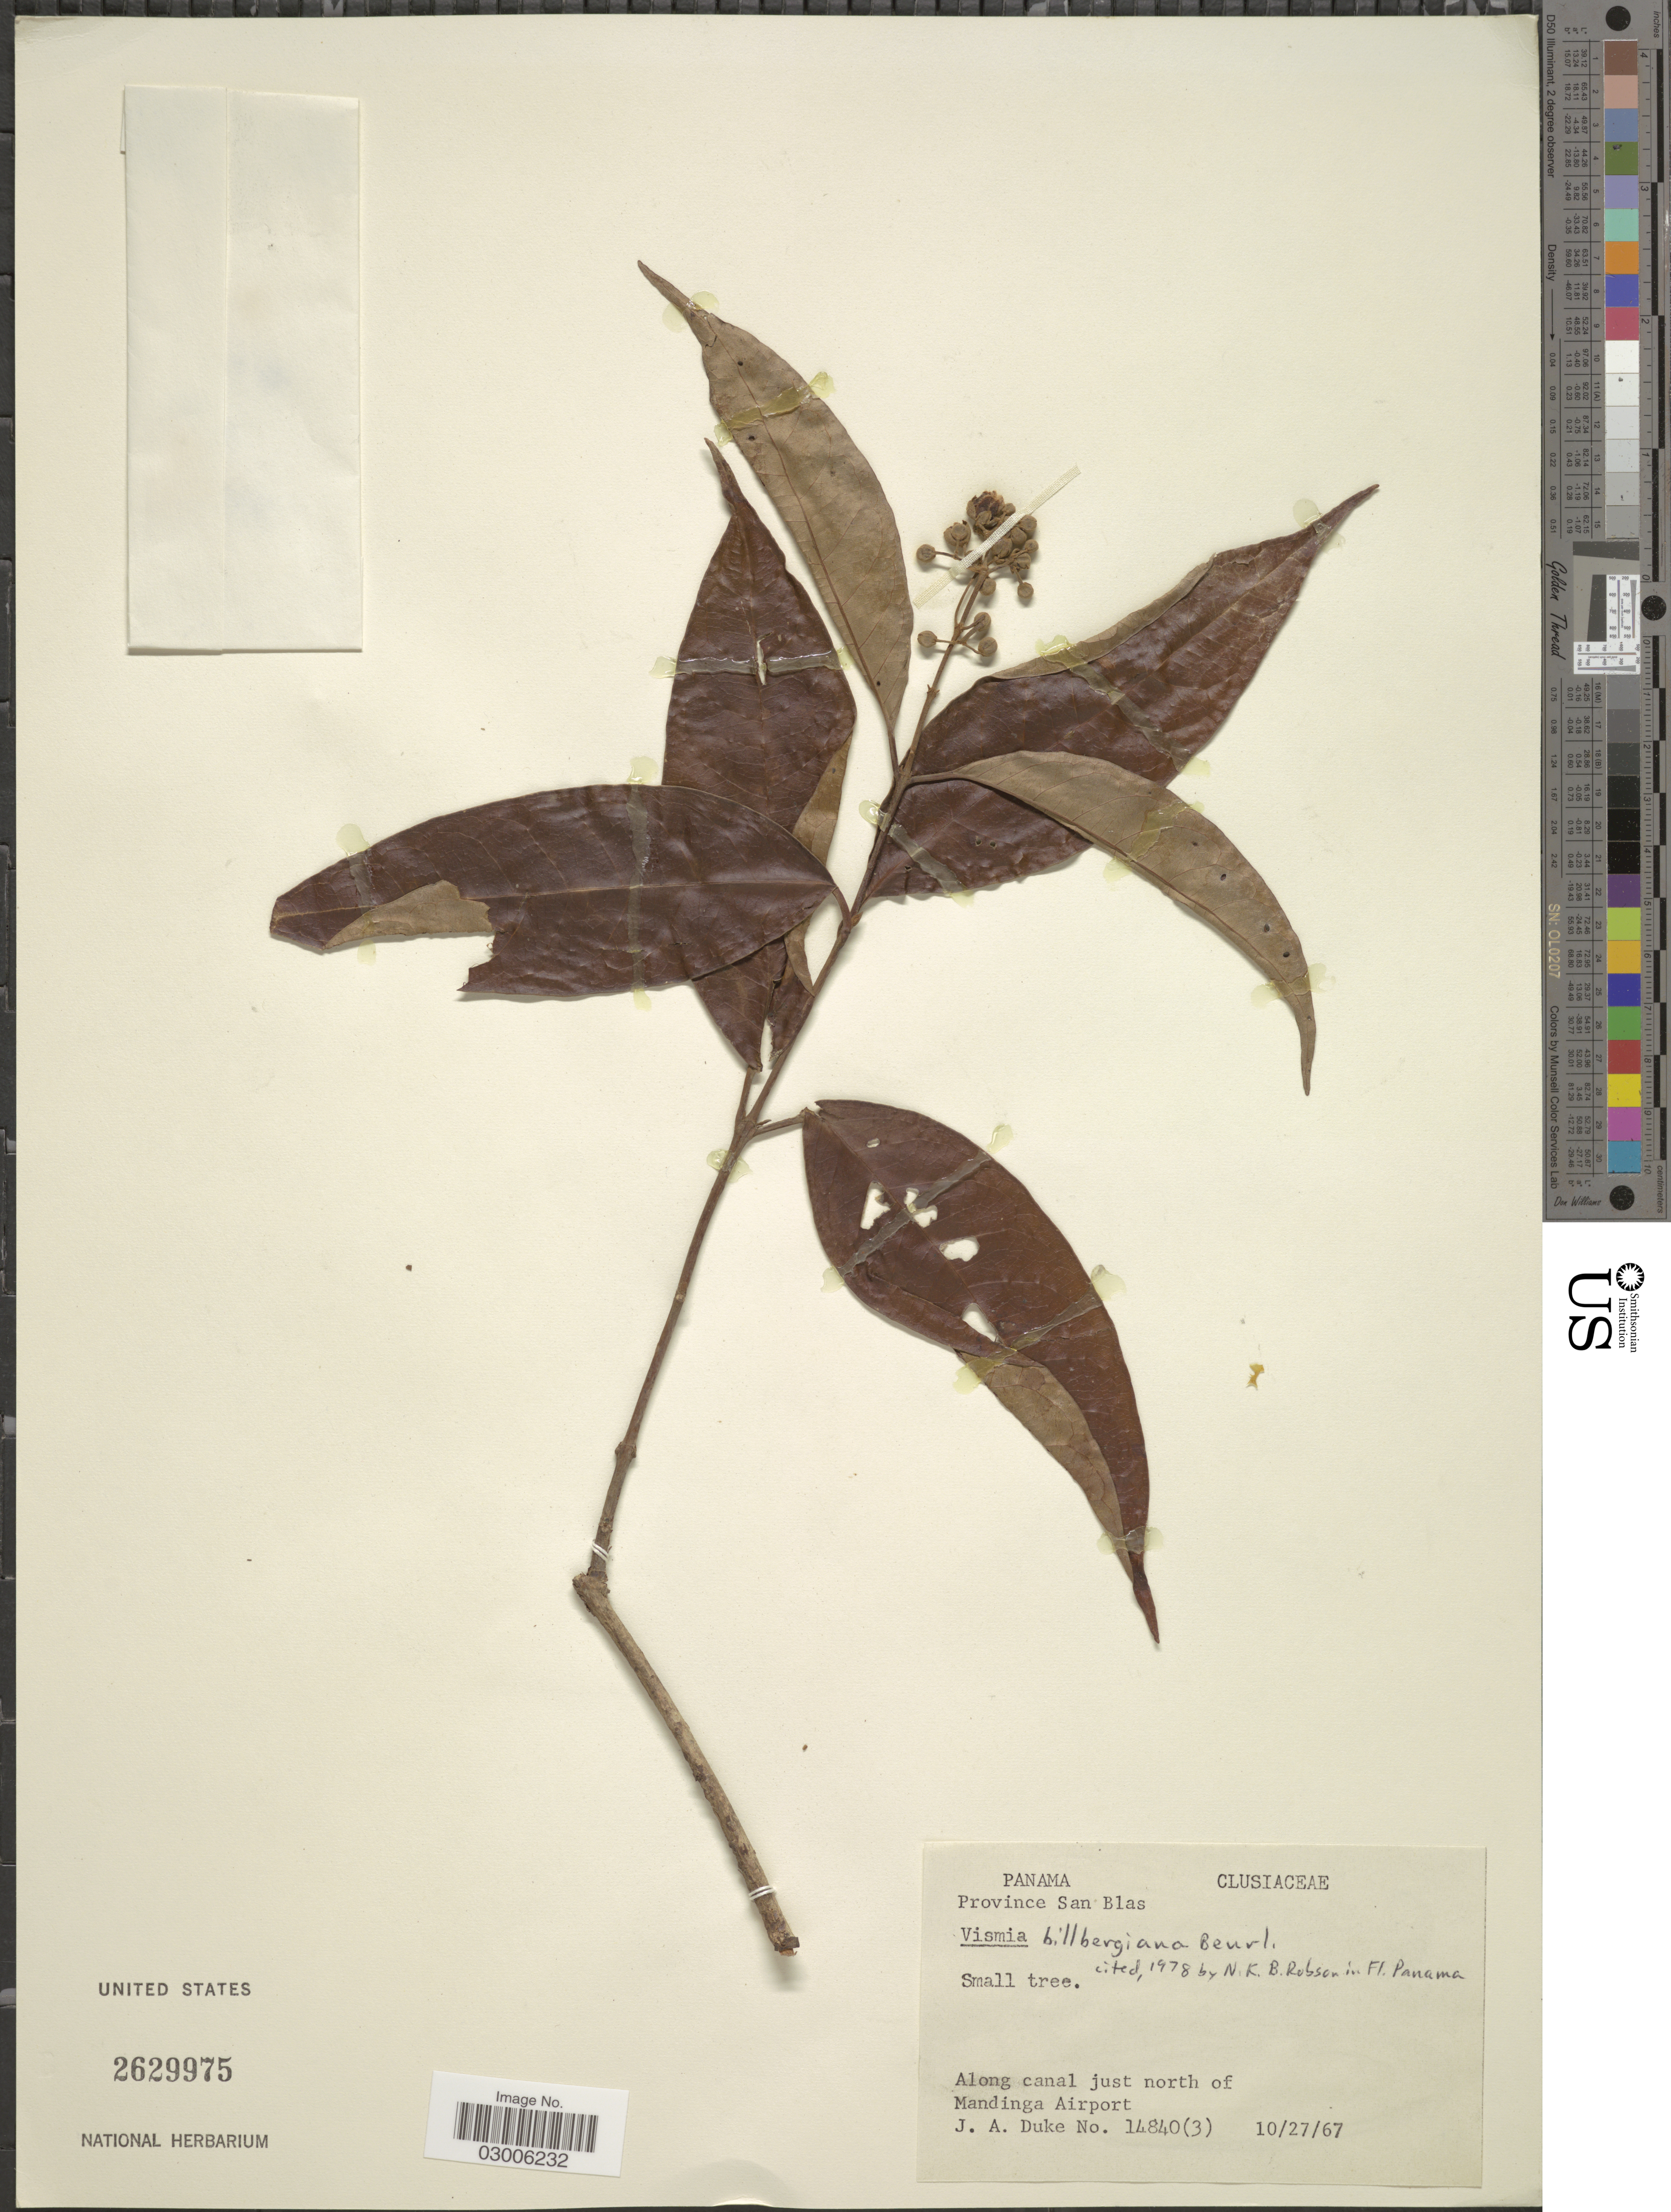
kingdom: Plantae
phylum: Tracheophyta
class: Magnoliopsida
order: Malpighiales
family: Hypericaceae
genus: Vismia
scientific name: Vismia billbergiana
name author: Beurl.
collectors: J. A. Duke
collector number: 14840 (3)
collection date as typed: Transcribed d/m/y: 27/10/67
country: Panama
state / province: Kuna Yala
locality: Province San Blas. Along canal just north of Mandinga Airport.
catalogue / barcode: US 2629975